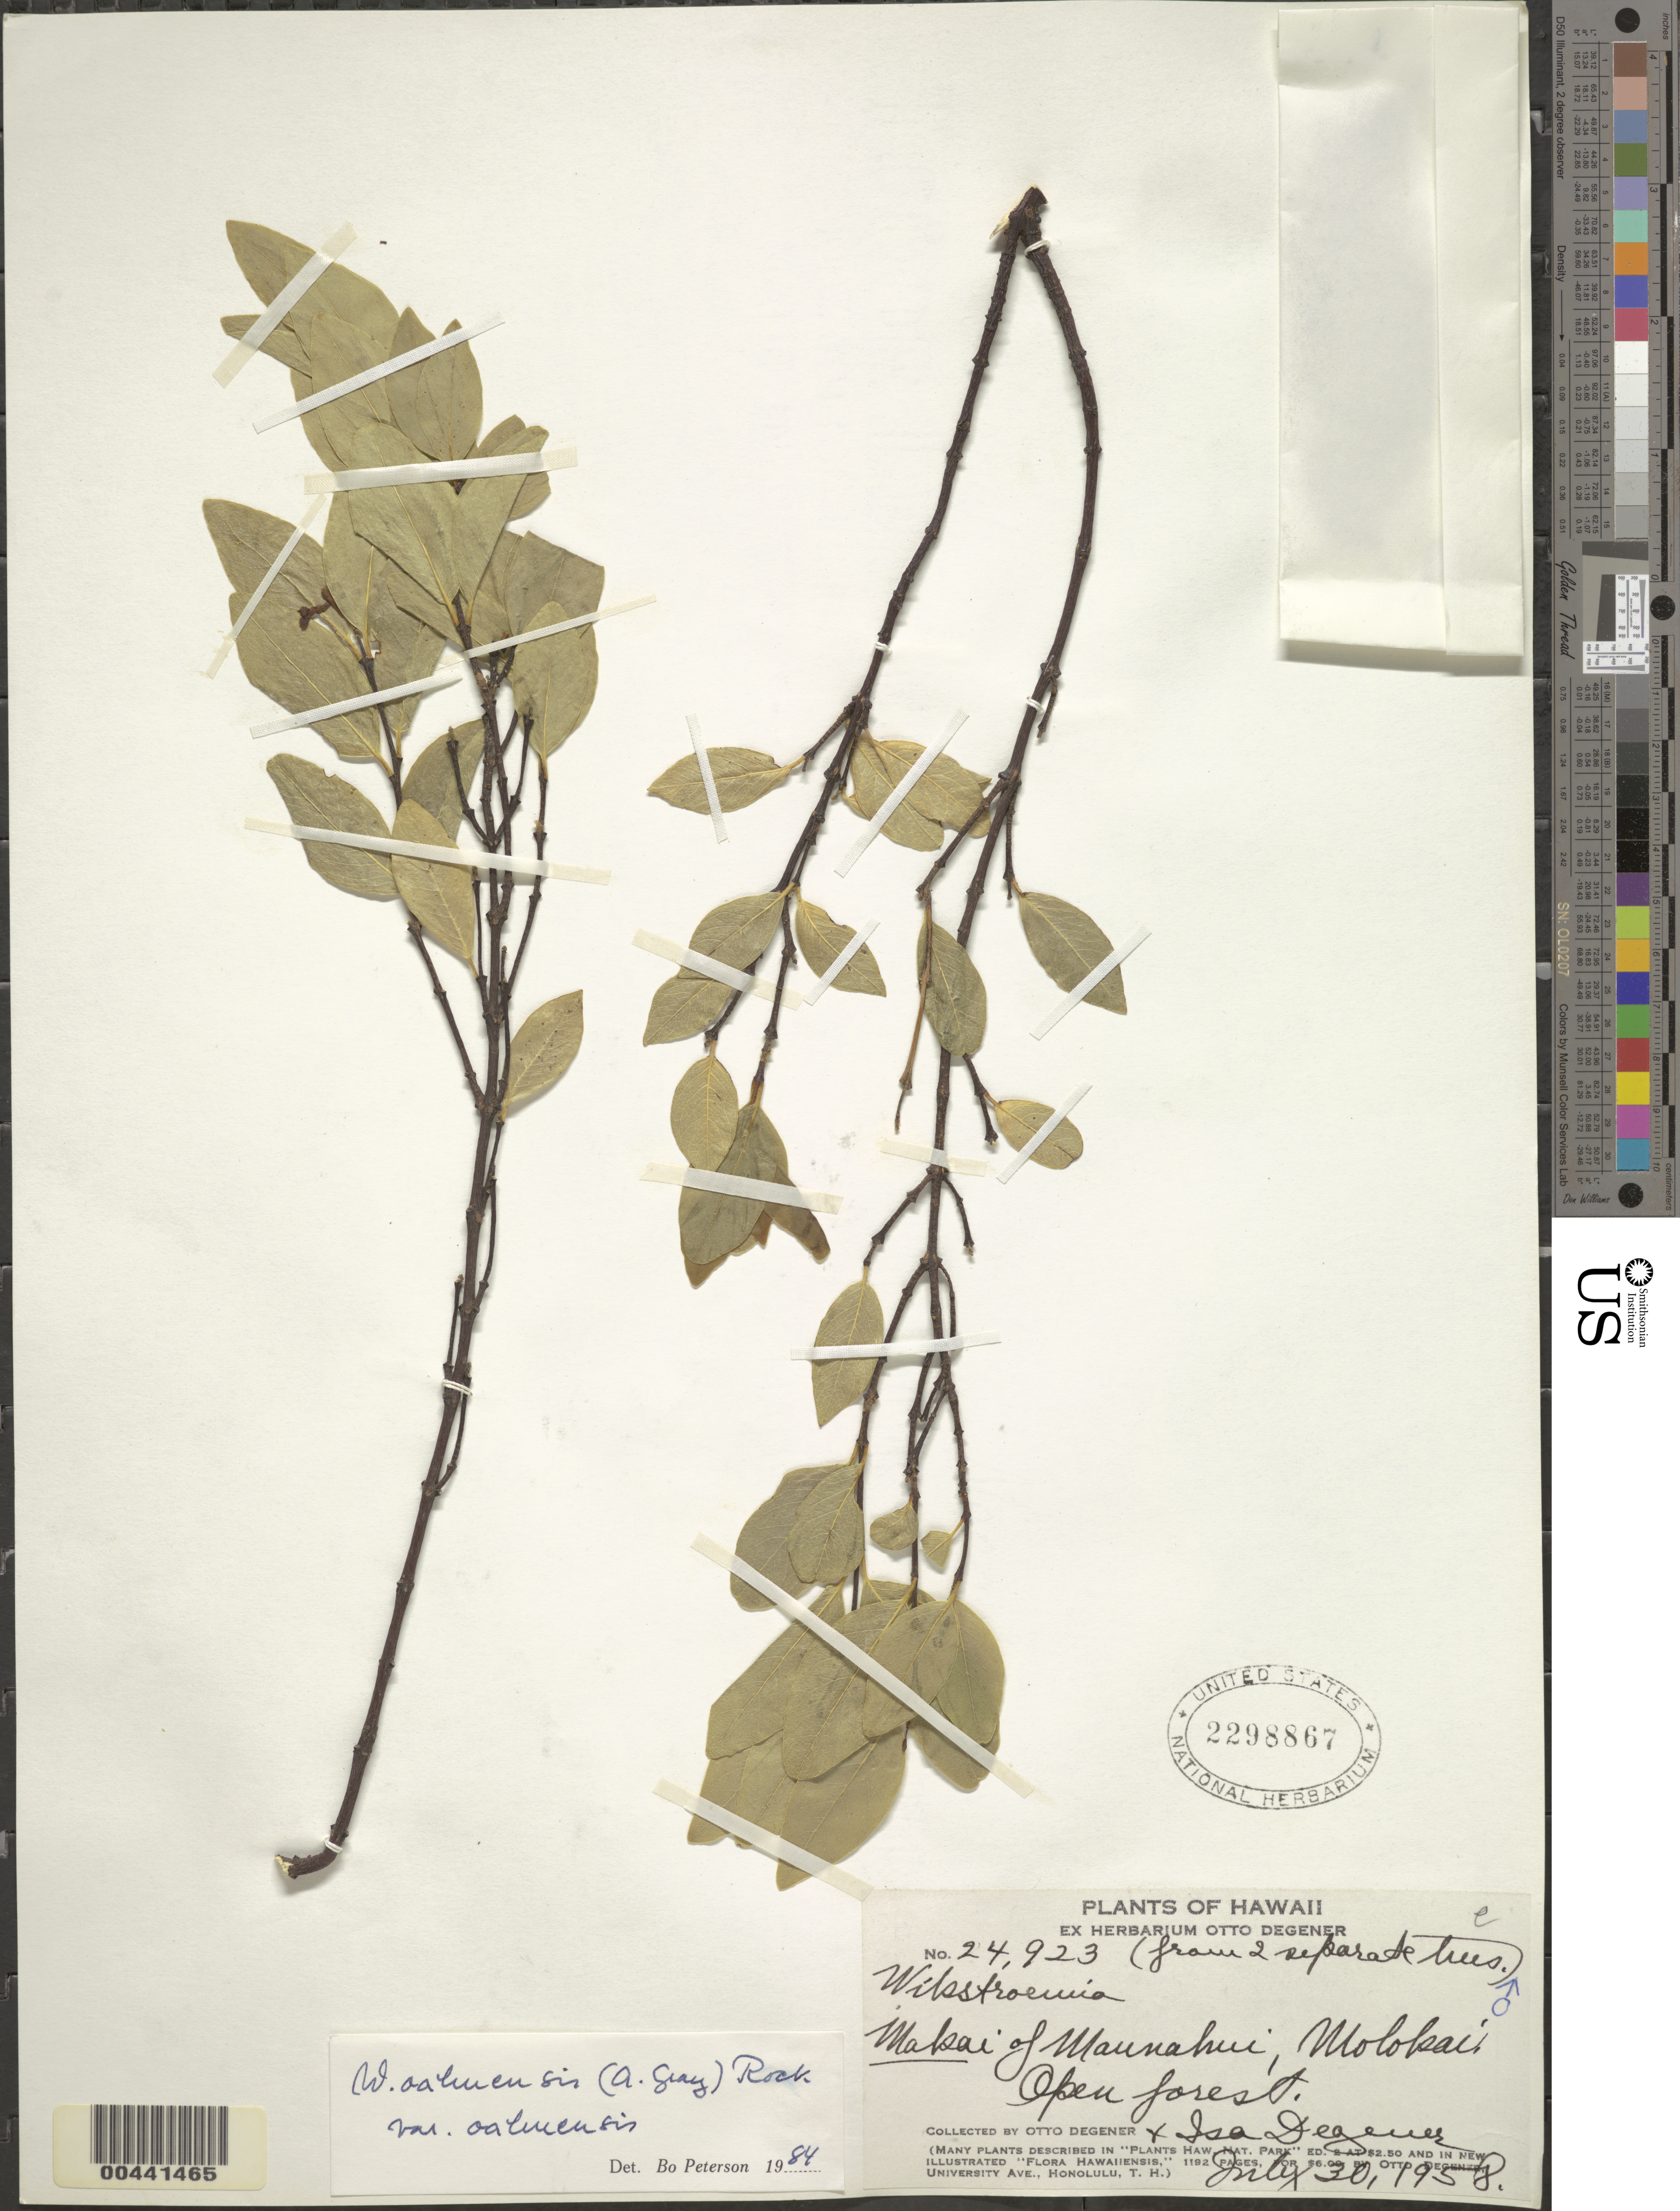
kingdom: Plantae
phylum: Tracheophyta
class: Magnoliopsida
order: Malvales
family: Thymelaeaceae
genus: Wikstroemia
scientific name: Wikstroemia oahuensis var. oahuensis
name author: (A. Gray) Rock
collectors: O. Degener & I. Degener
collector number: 24923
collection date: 1958-07-30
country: United States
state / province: Hawaii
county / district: Maui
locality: Makai of Maunahui Molokai, Open forest.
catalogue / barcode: US 2298867